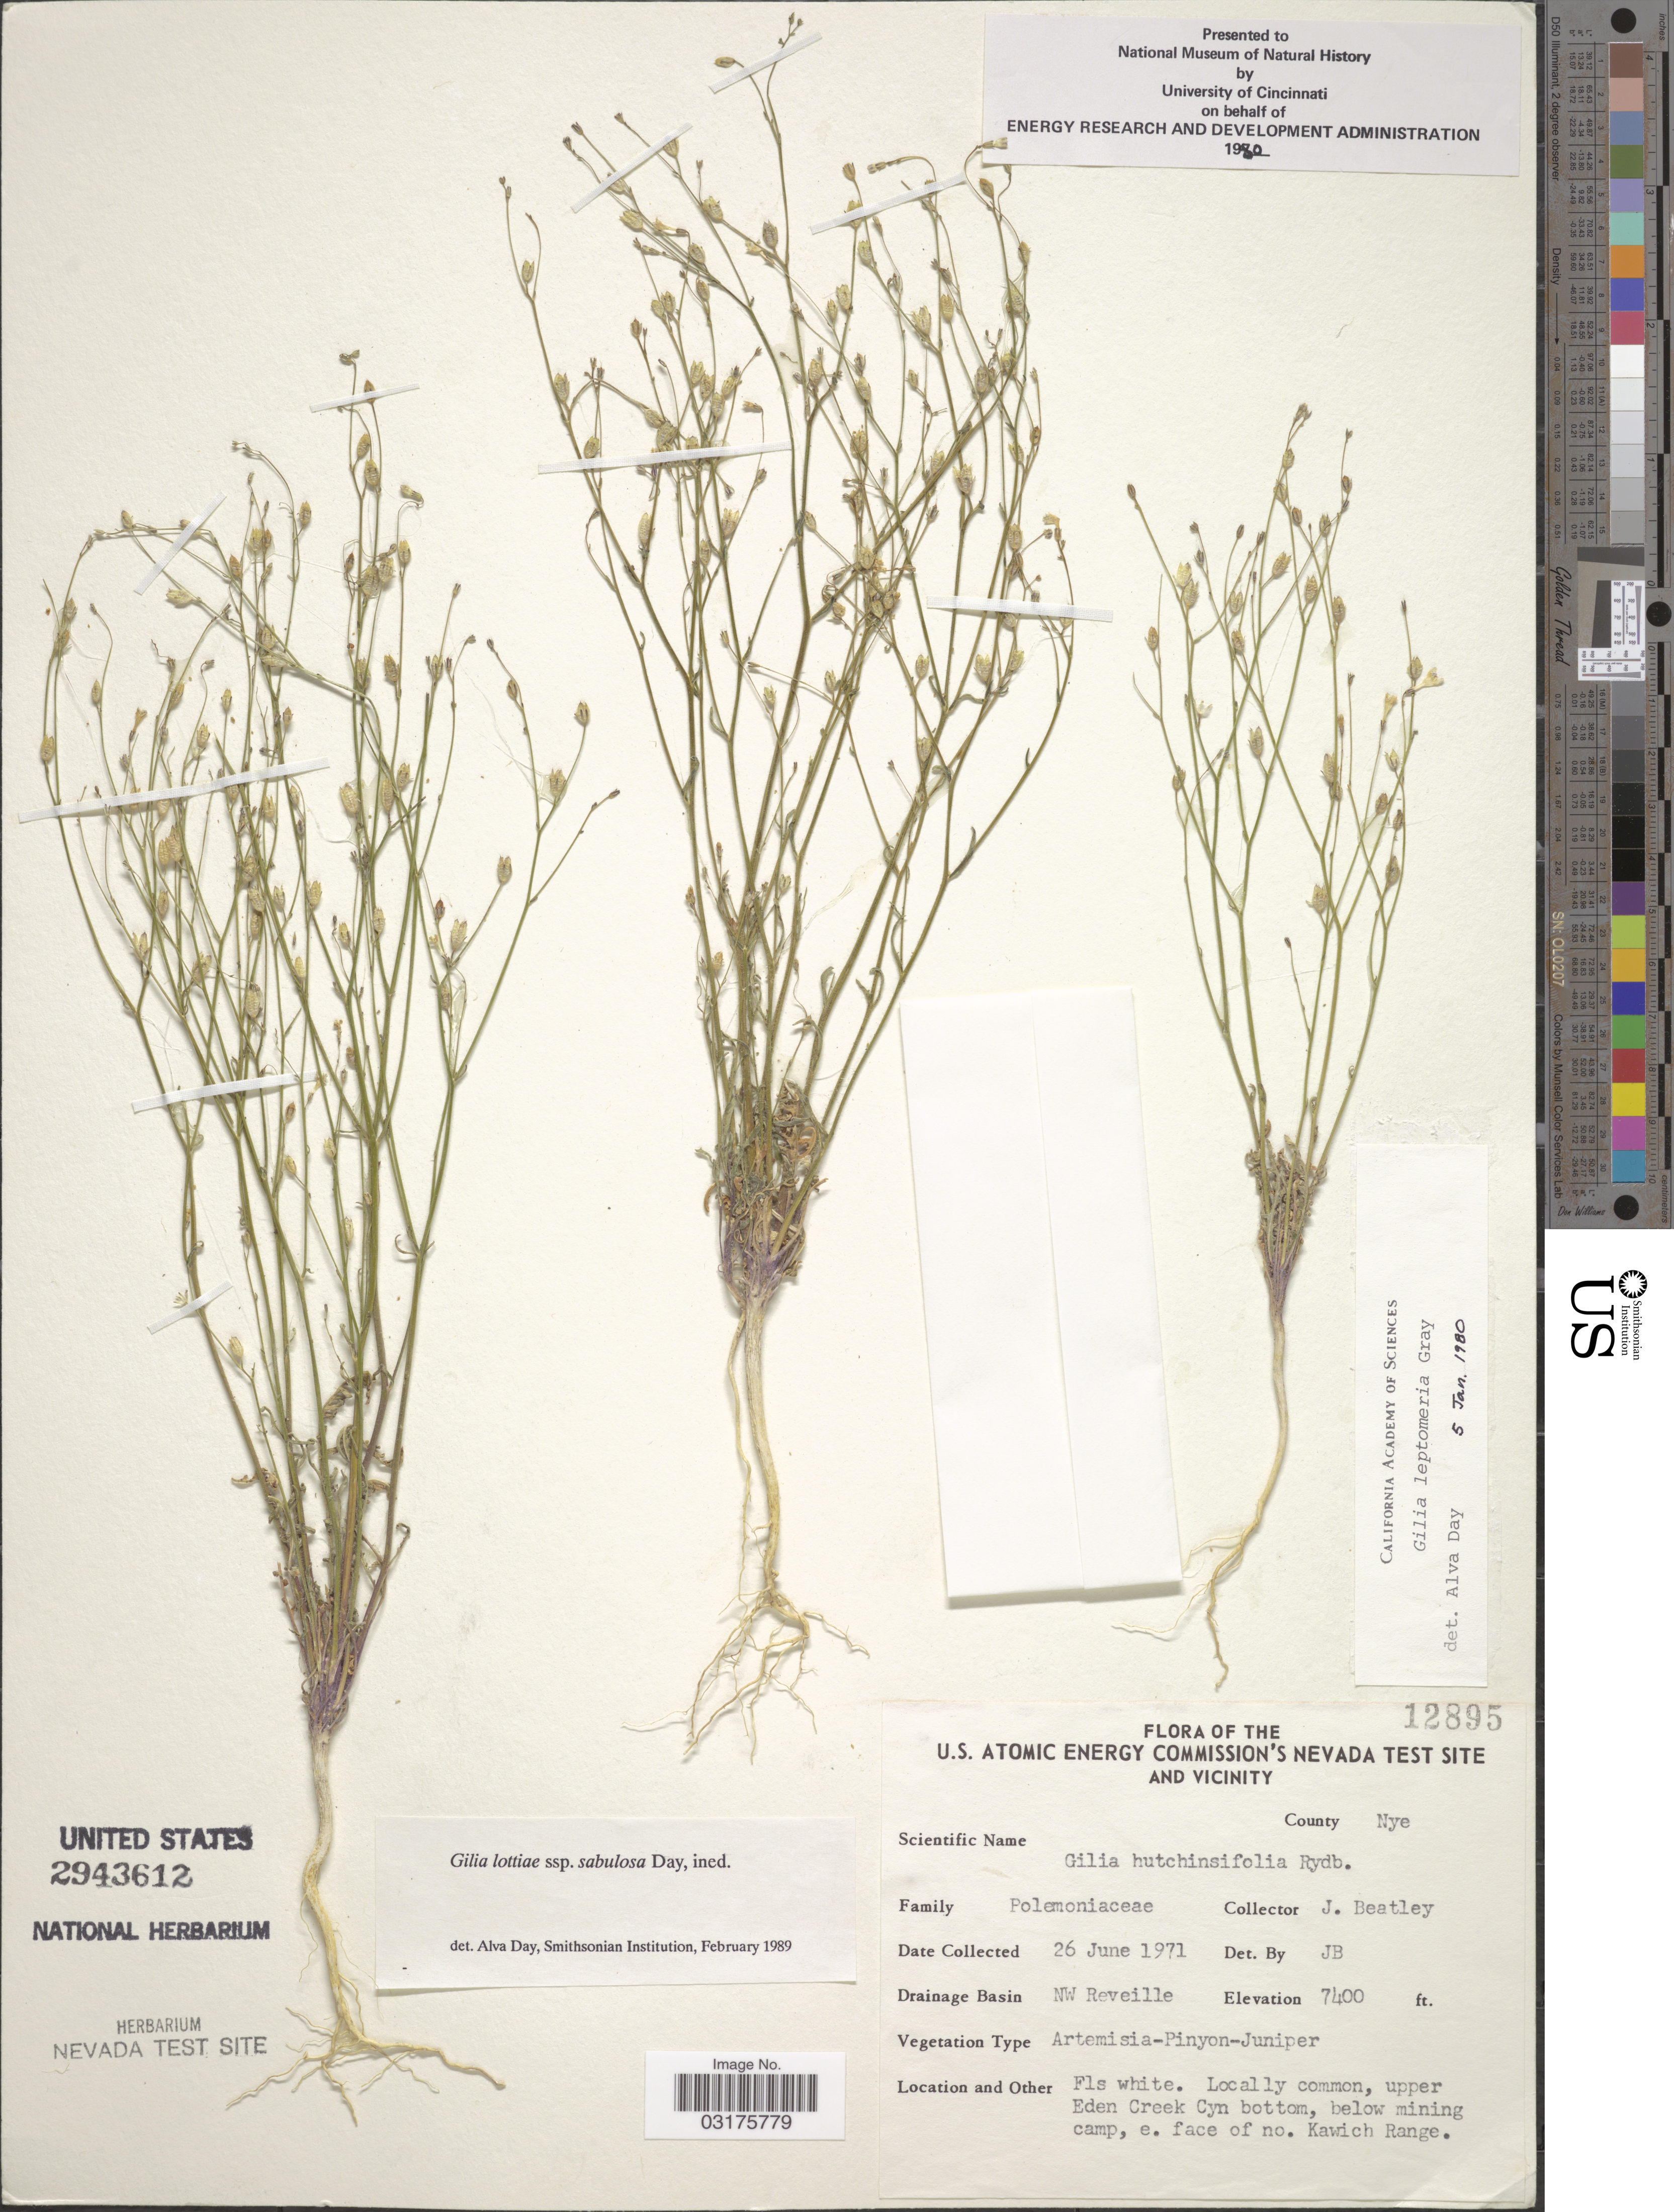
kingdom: Plantae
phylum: Tracheophyta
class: Magnoliopsida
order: Ericales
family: Polemoniaceae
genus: Aliciella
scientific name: Aliciella hutchinsifolia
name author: (Rydb.) J.M. Porter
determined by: Porter, J. M.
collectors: J. C. Beatley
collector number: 12895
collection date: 1971-06-26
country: United States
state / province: Nevada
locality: The U.S. Atomic Energy Commission's Nevada Test Site and Vicinity. County Nye. Drainage Basin NW Reveille. Upper Eden Creek Cyn bottom, below mining camp, e. face of no. Kawich Range.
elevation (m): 2256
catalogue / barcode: US 2943612